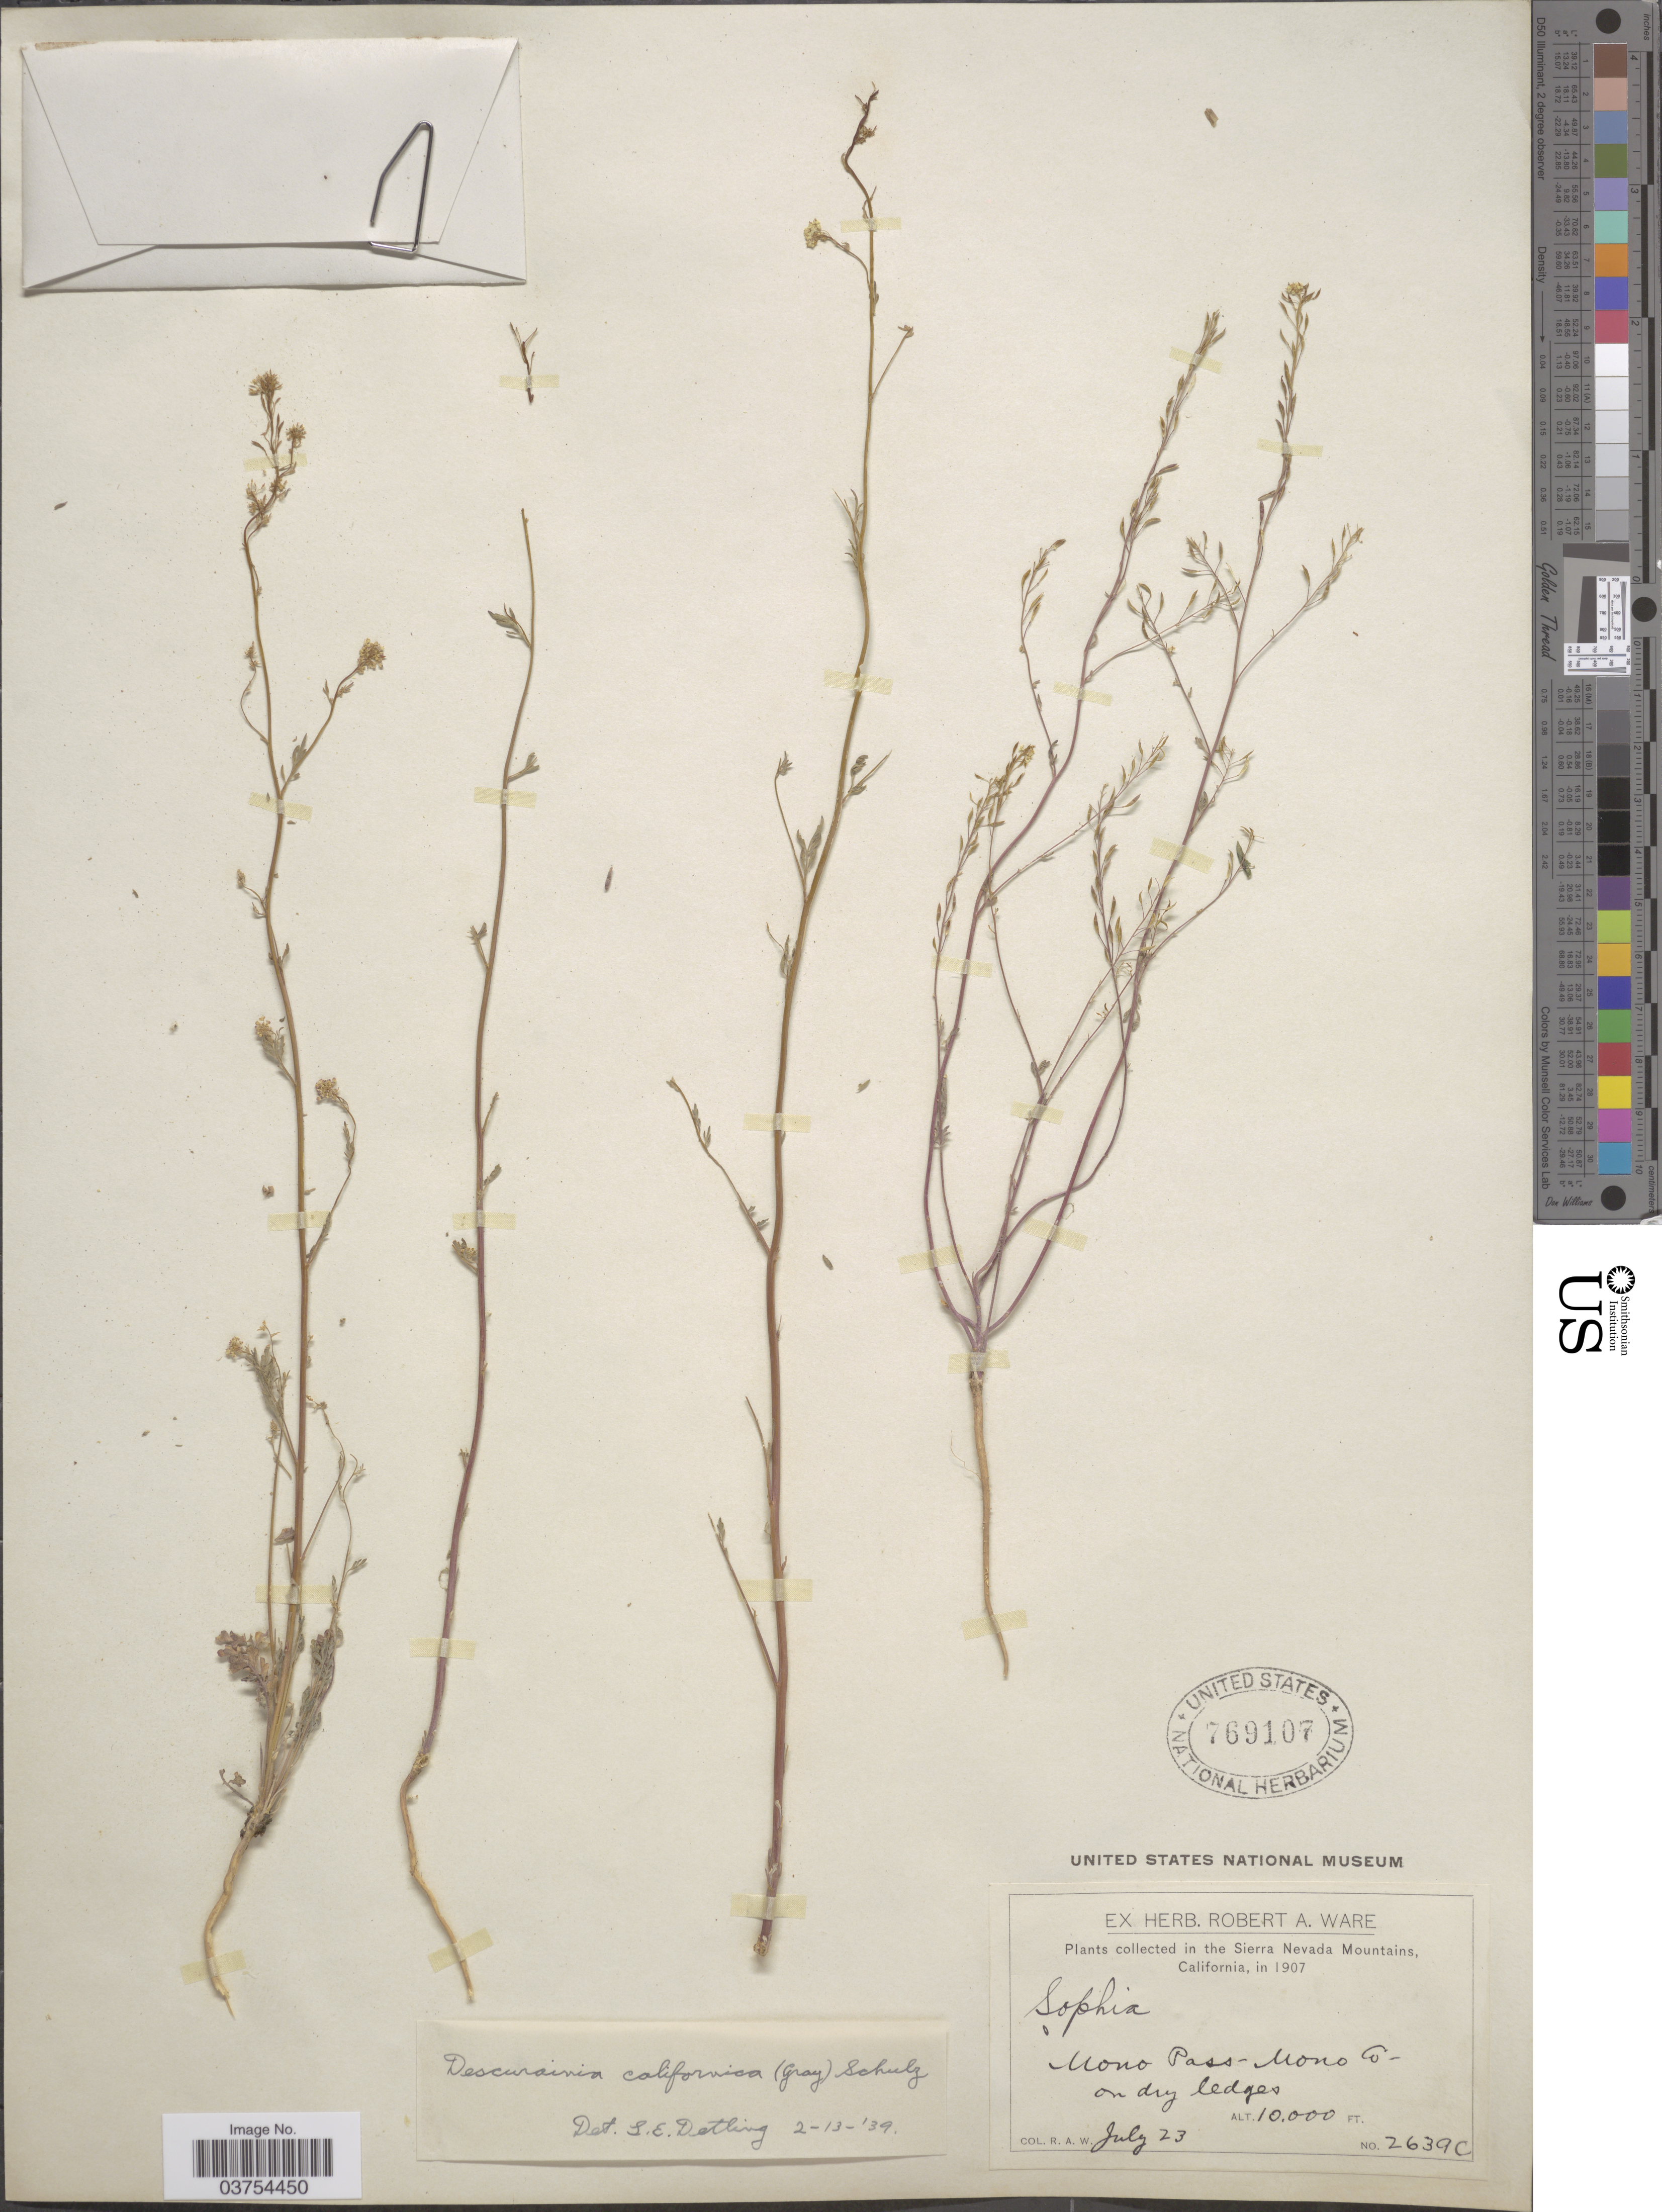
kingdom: Plantae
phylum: Tracheophyta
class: Magnoliopsida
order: Brassicales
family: Brassicaceae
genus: Descurainia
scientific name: Descurainia californica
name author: (A. Gray) O.E. Schulz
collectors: R. Ware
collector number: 2639c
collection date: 1907-07-23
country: United States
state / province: California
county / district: Mono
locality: The Sierra Nevada Mountains. Mono Pass- Mono Co.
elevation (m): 3048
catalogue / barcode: US 769107